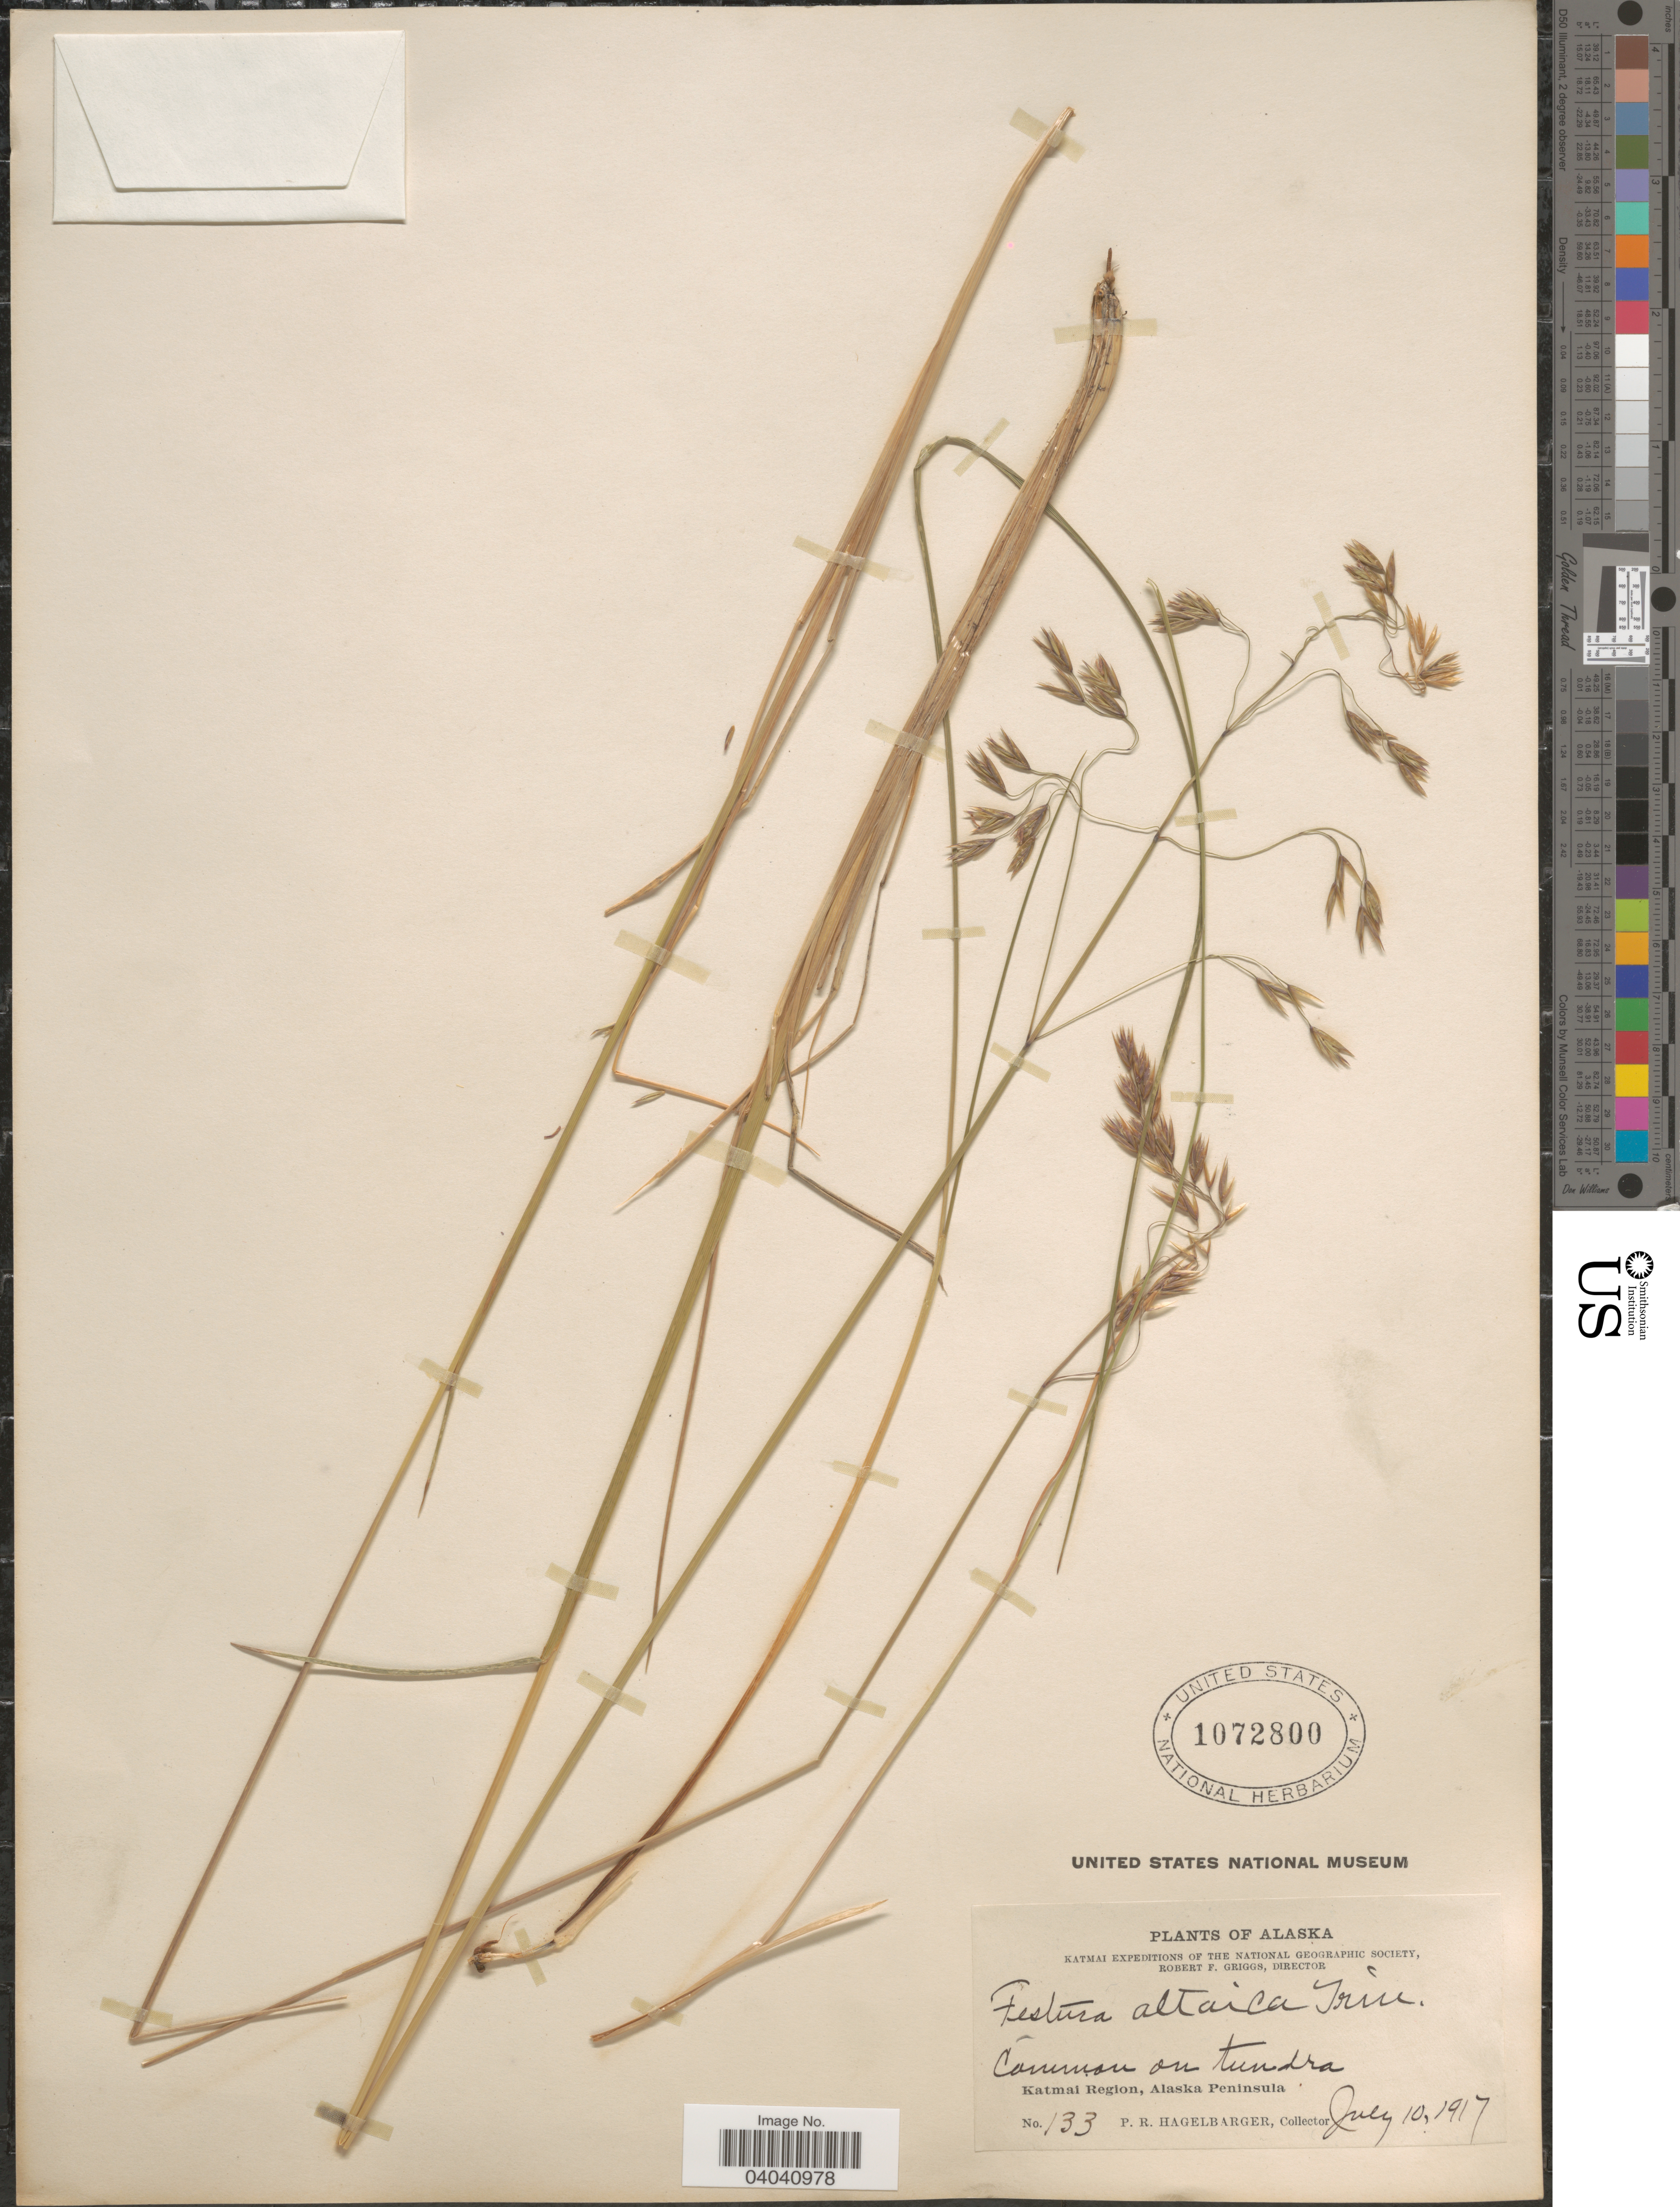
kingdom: Plantae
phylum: Tracheophyta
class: Liliopsida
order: Poales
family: Poaceae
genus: Festuca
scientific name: Festuca altaica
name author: Trin.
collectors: P. Hagelbarger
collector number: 133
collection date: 1917-07-10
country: United States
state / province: Alaska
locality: Common on tundra. Katmai Region, Alaska Peninsula.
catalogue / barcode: US 1072800